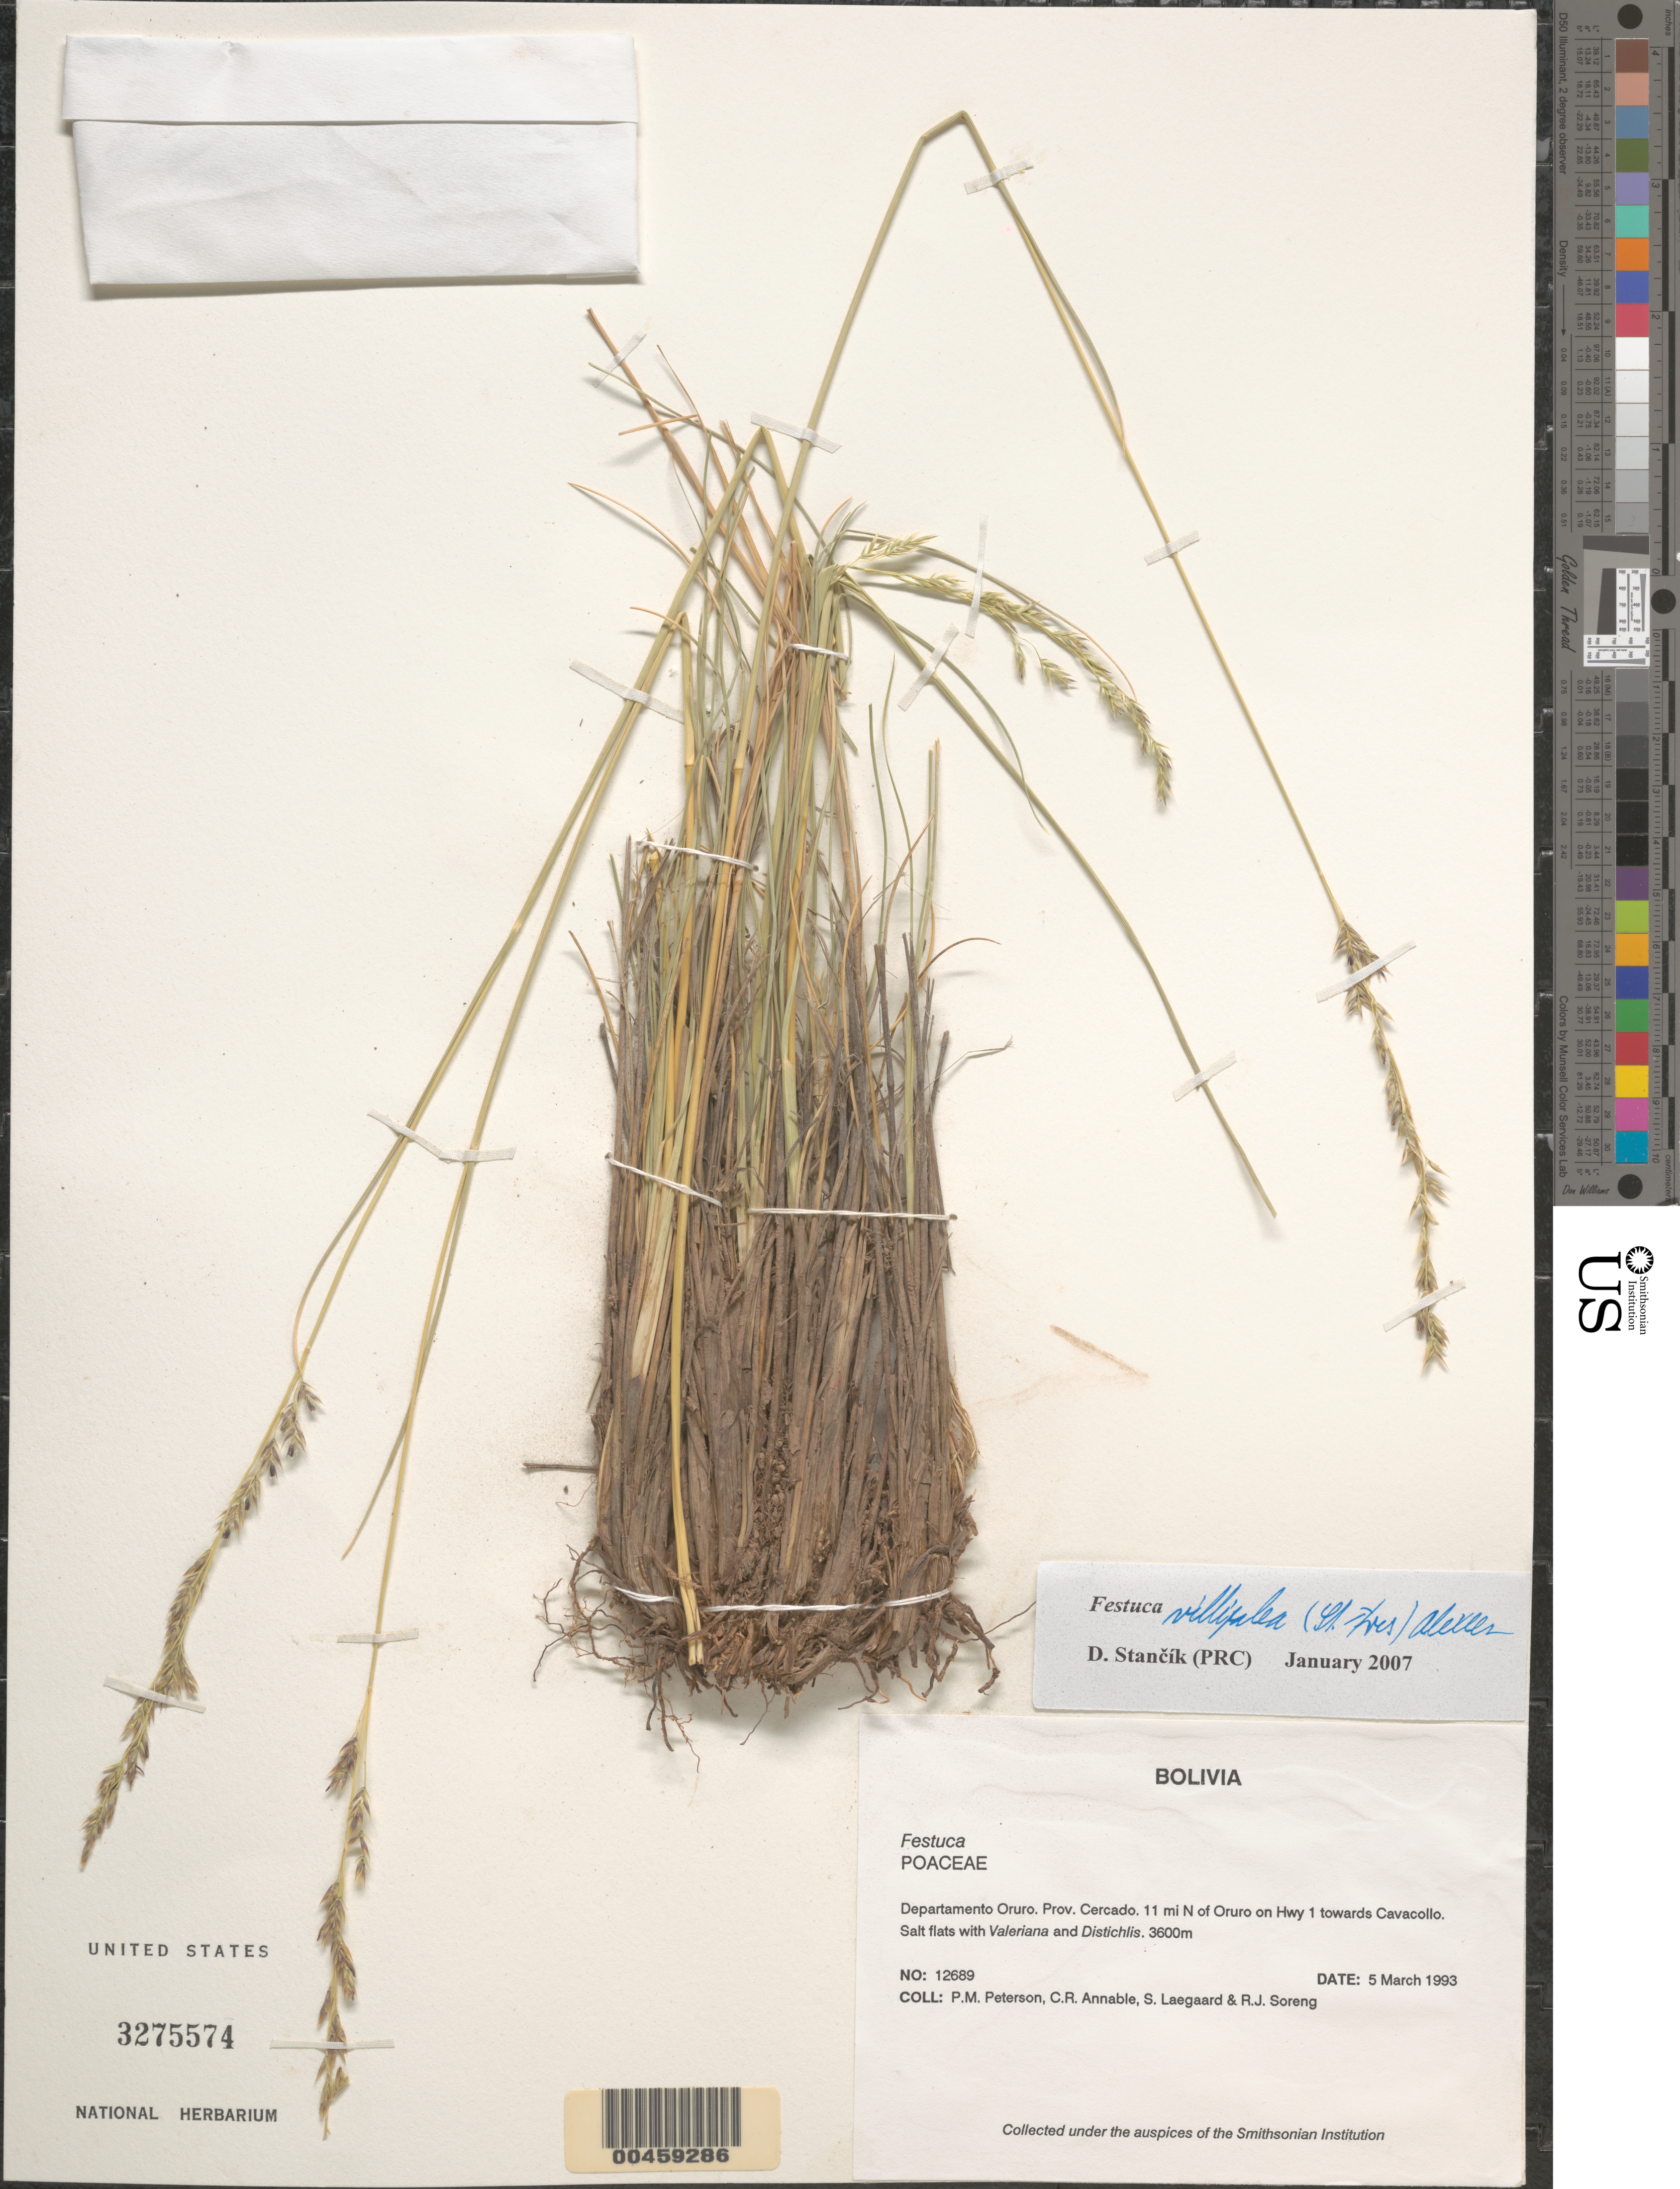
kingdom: Plantae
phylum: Tracheophyta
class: Liliopsida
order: Poales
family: Poaceae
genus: Festuca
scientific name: Festuca sp.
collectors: P. M. Peterson, C. R. Annable, S. Lægaard & R. J. Soreng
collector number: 12689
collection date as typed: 05 Mar 1993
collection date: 1993-03-05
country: Bolivia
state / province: Oruro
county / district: Cercado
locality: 11 mi N of Oruro on Hwy 1 towards Cavacollo.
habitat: Salt flats with Valeriana and Distichlis.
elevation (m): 3600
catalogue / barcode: US 3275574